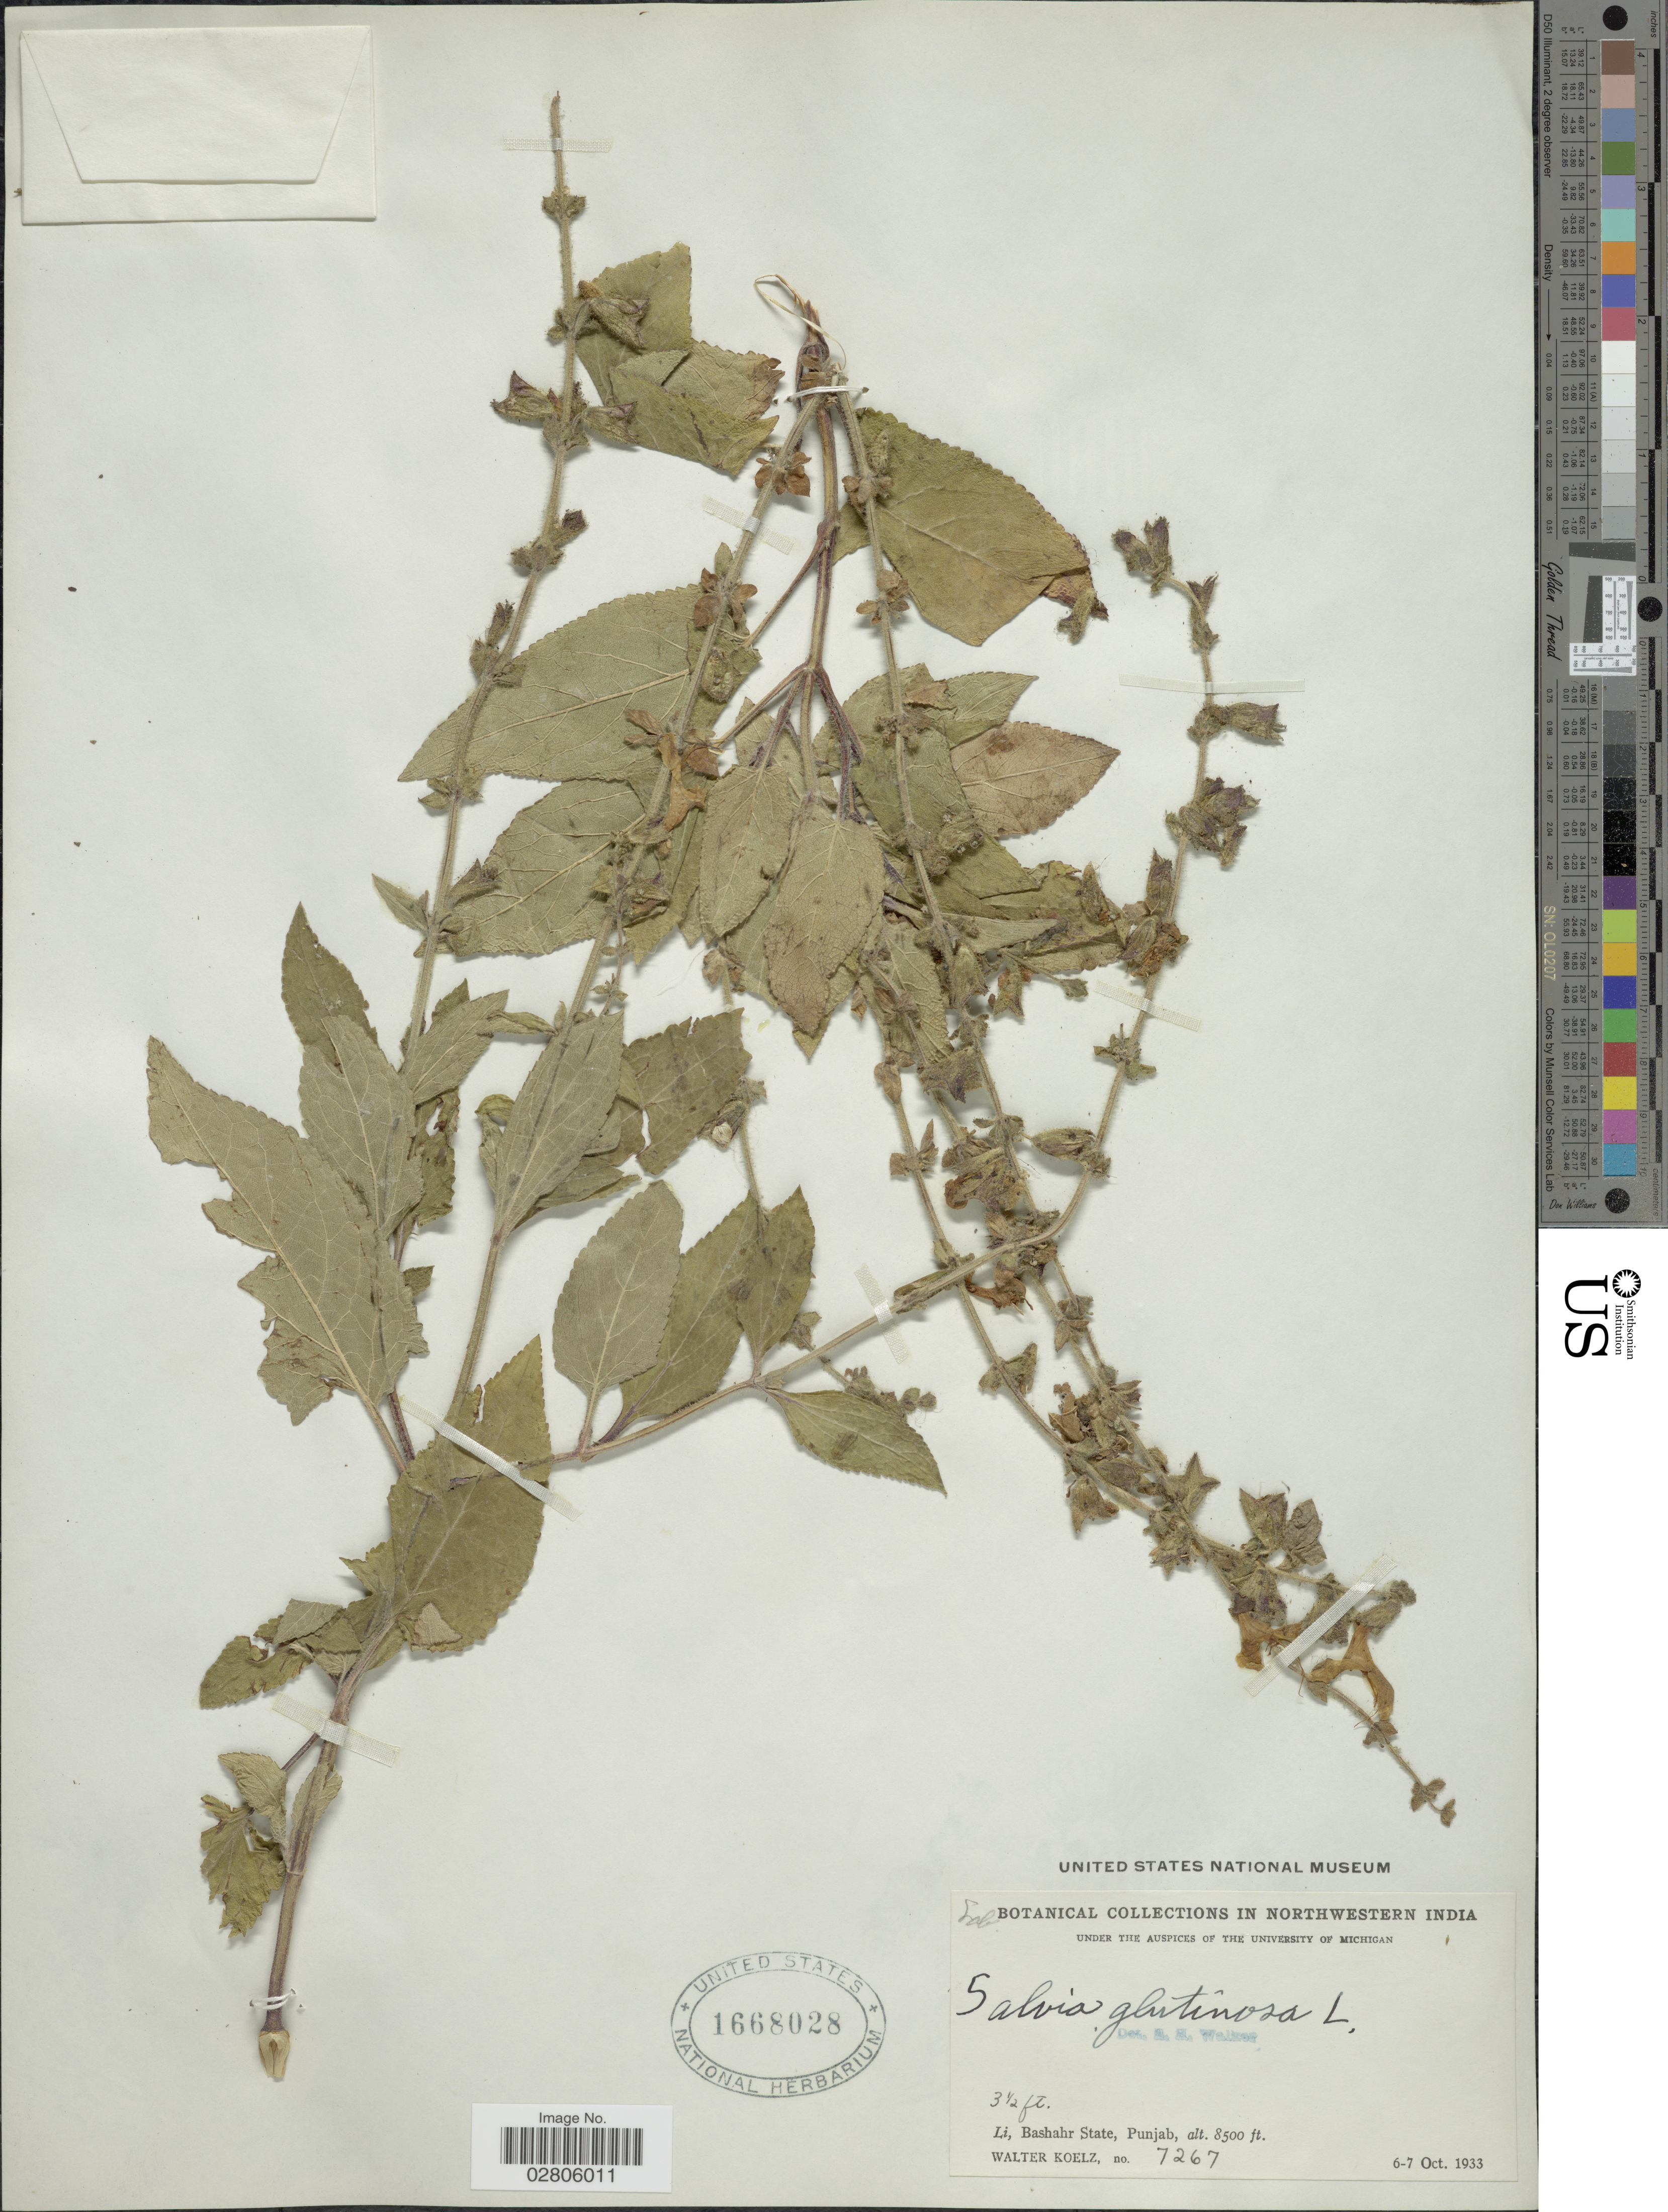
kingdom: Plantae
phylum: Tracheophyta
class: Magnoliopsida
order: Lamiales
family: Lamiaceae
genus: Salvia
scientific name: Salvia glutinosa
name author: L.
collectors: W. N. Koelz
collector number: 7267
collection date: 1933-10-06/1933-10-07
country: India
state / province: Punjab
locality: Northwestern India, Li, Bashahr State.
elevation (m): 2591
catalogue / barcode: US 1668028